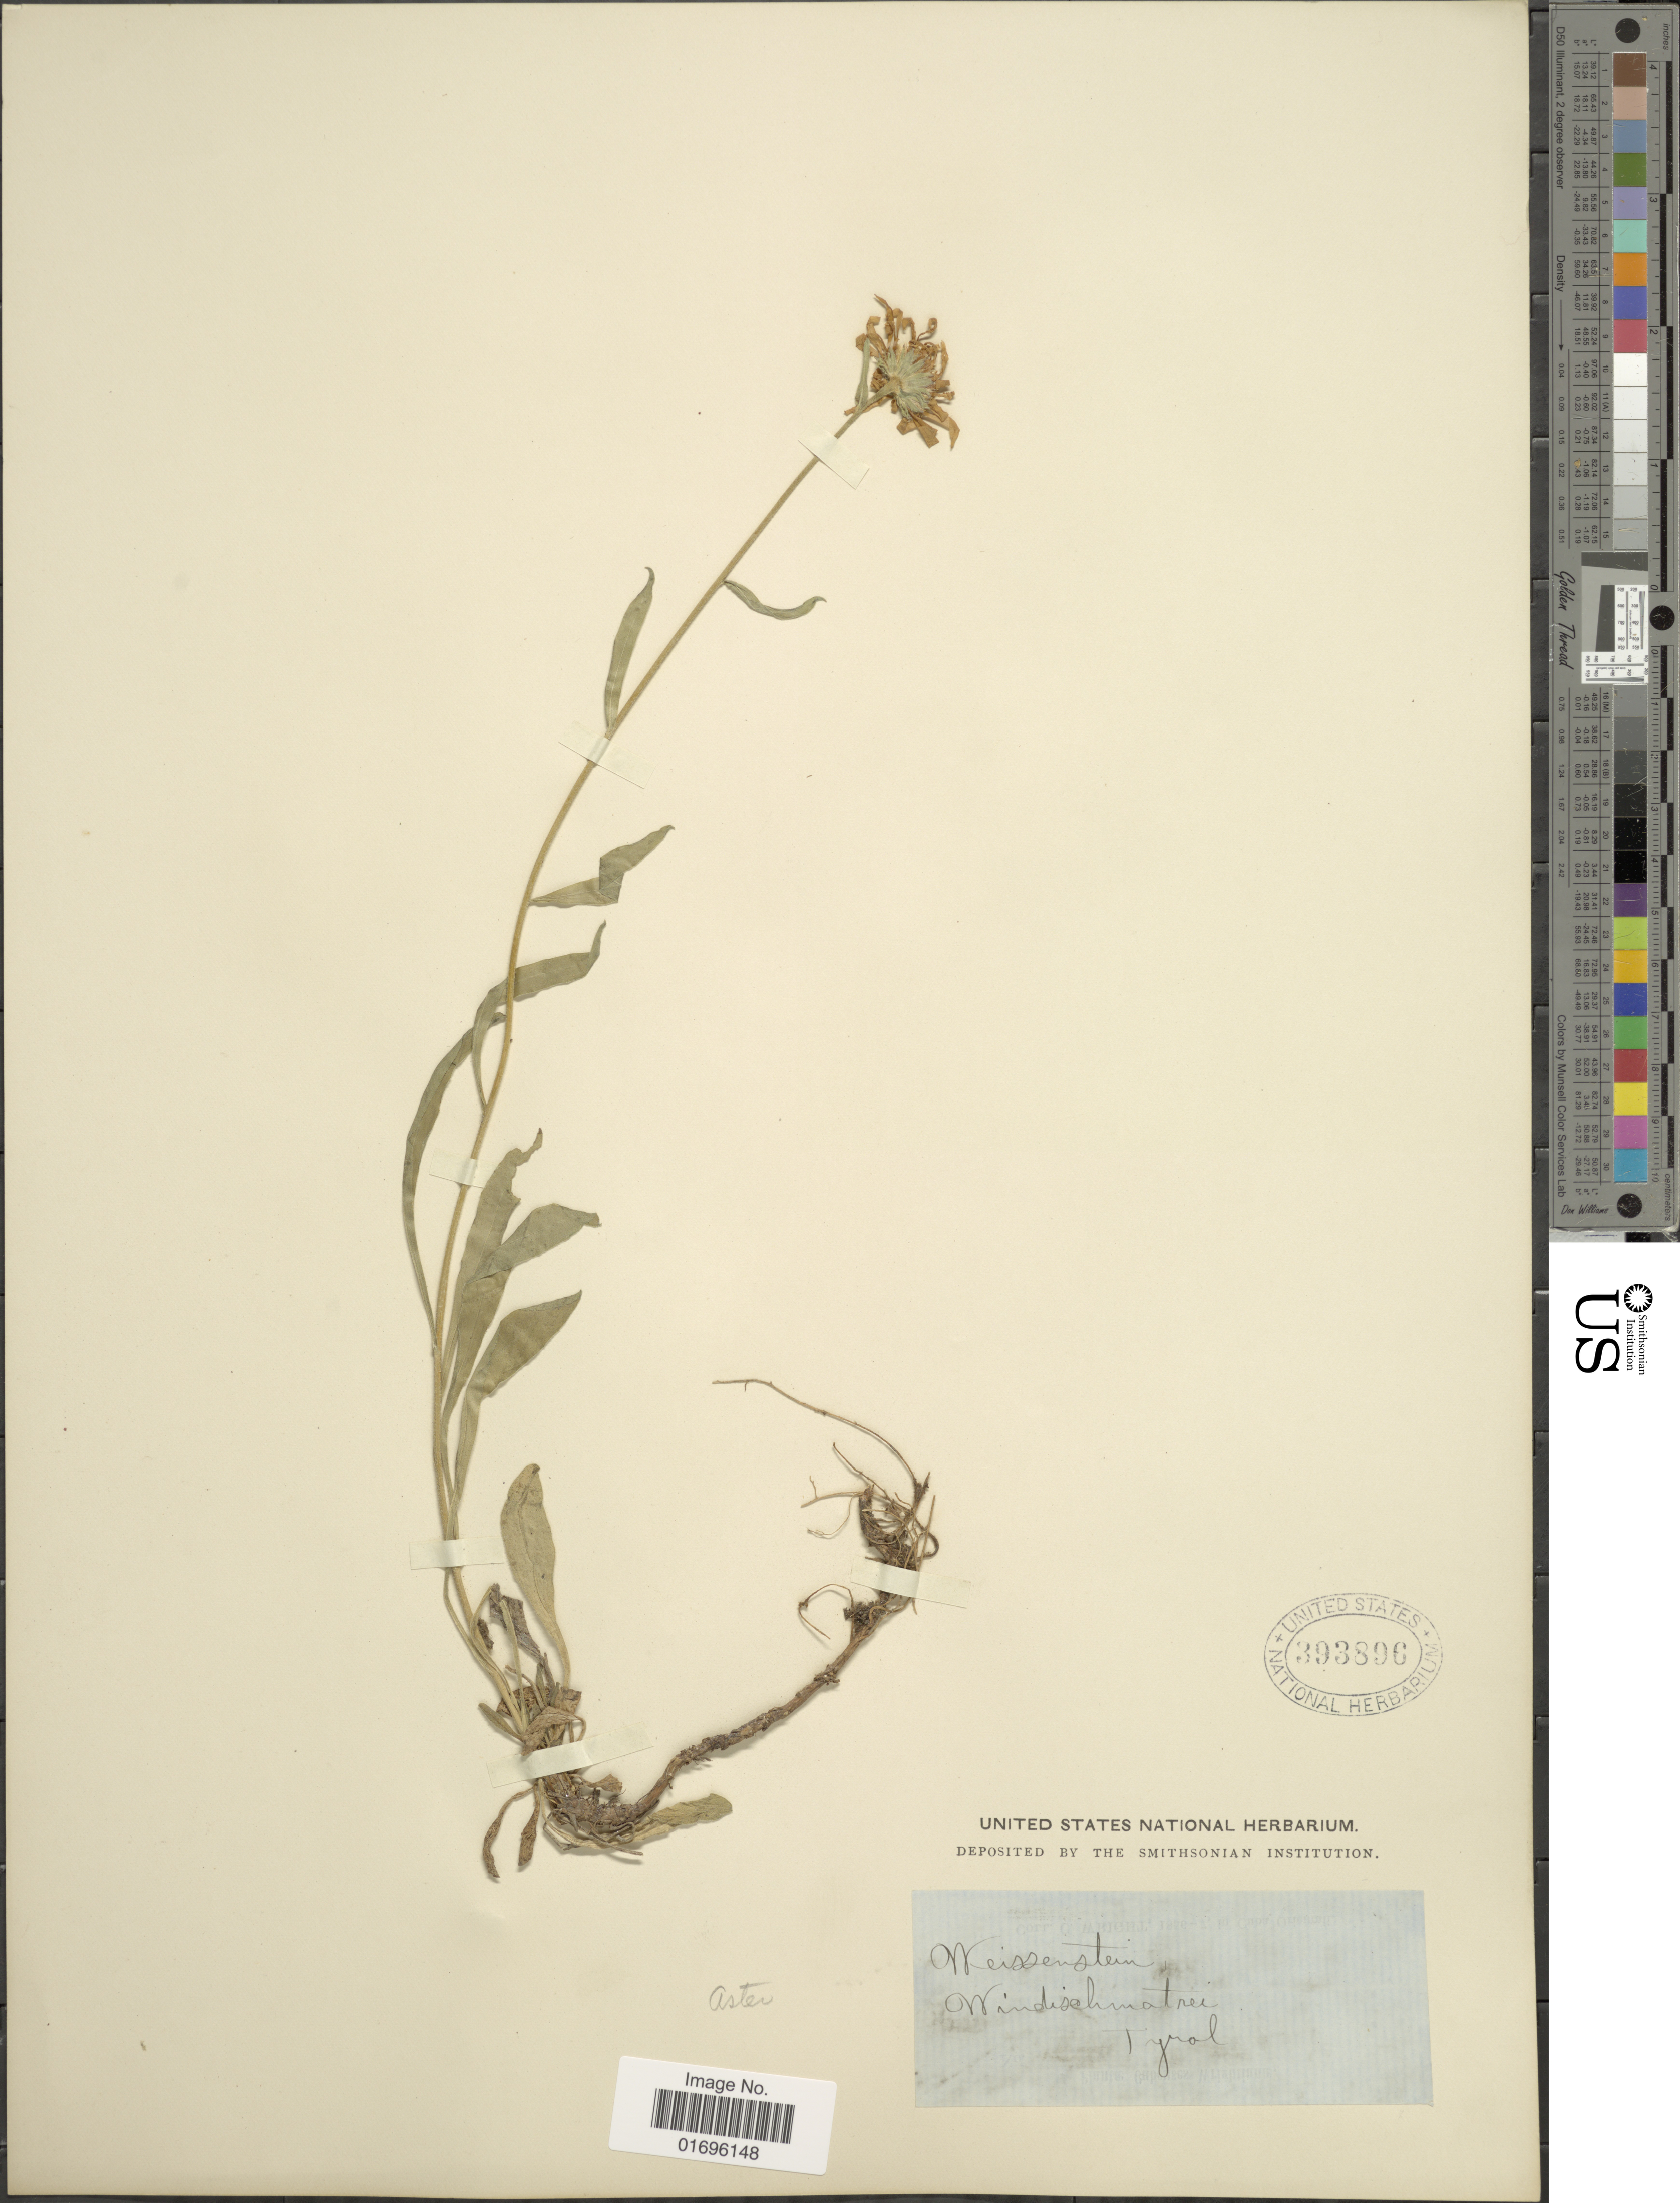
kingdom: Plantae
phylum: Tracheophyta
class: Magnoliopsida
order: Asterales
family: Asteraceae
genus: Aster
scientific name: Aster sp.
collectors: U.S. National Herbarium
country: Austria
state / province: Tirol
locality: Weissenstein. Windischmatrei, Tyrol.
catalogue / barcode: US 393896